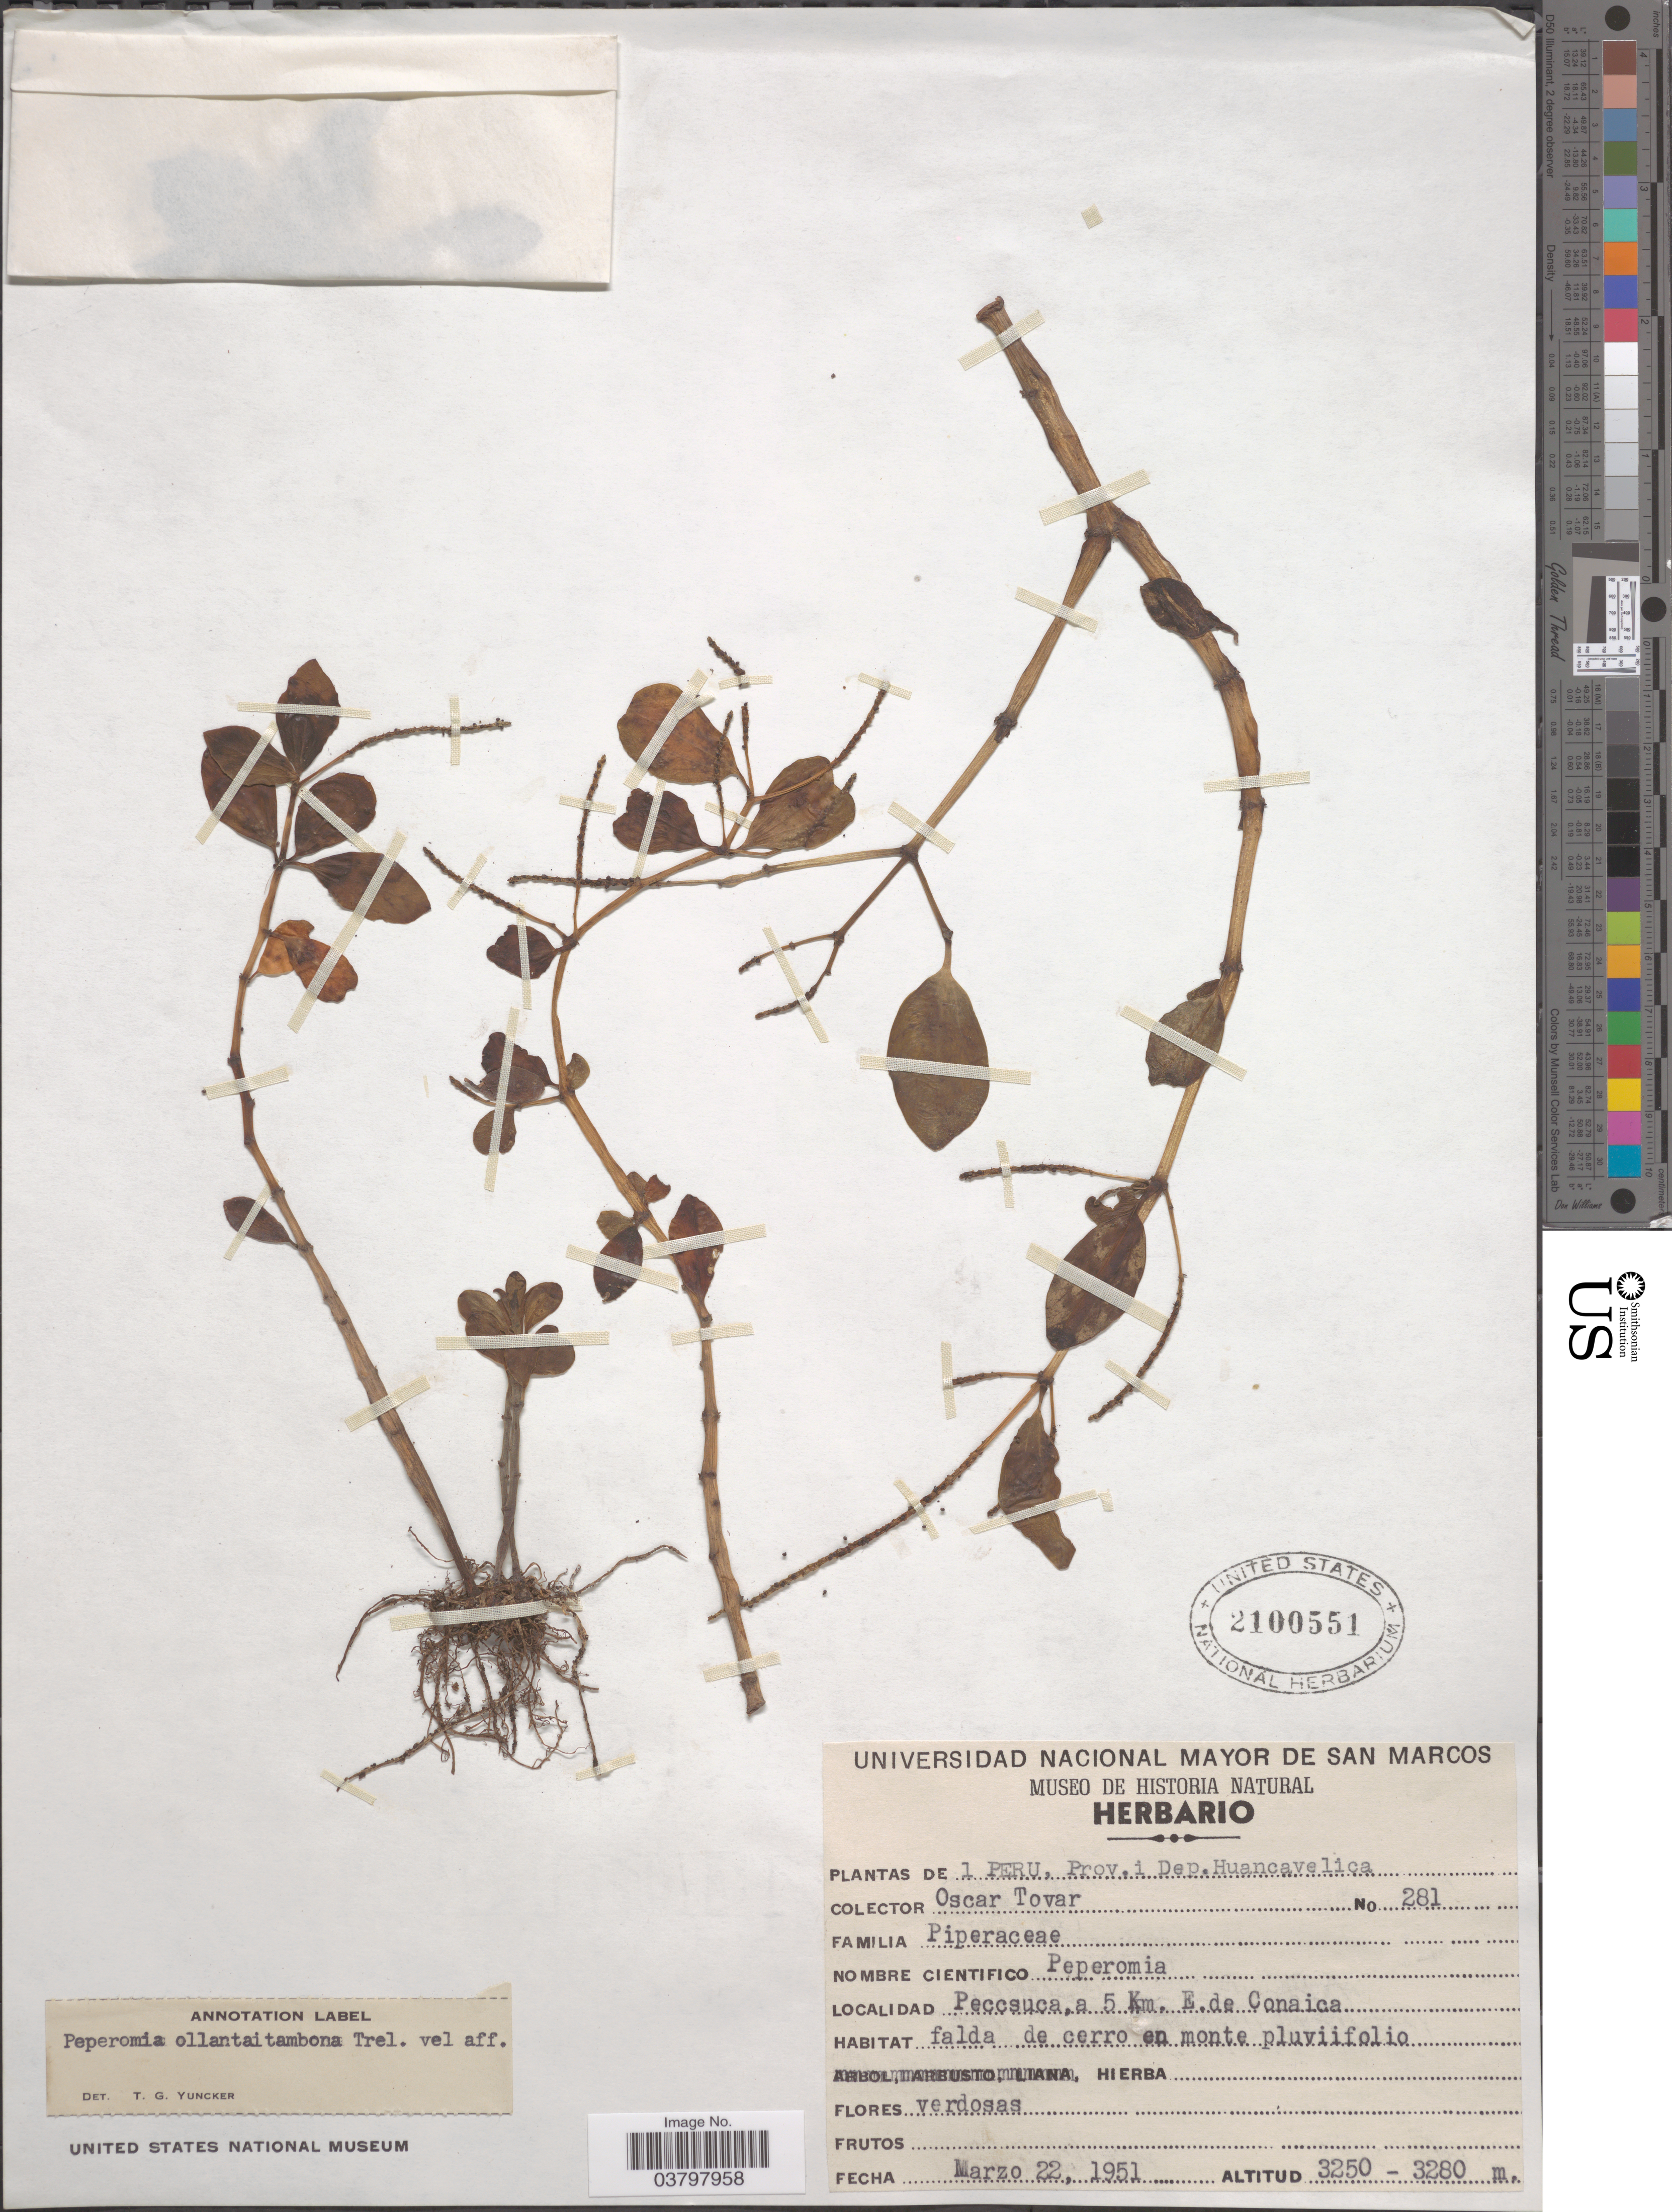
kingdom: Plantae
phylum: Tracheophyta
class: Magnoliopsida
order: Piperales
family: Piperaceae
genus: Peperomia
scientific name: Peperomia ollantaitambona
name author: Trel.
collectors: O. Tovar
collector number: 281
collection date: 1951-03-22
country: Peru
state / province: Huancavelica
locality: Dep. Huancavelica. Peccsuca, a 5 Km. E. de Conaica.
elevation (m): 3250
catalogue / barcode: US 2100551